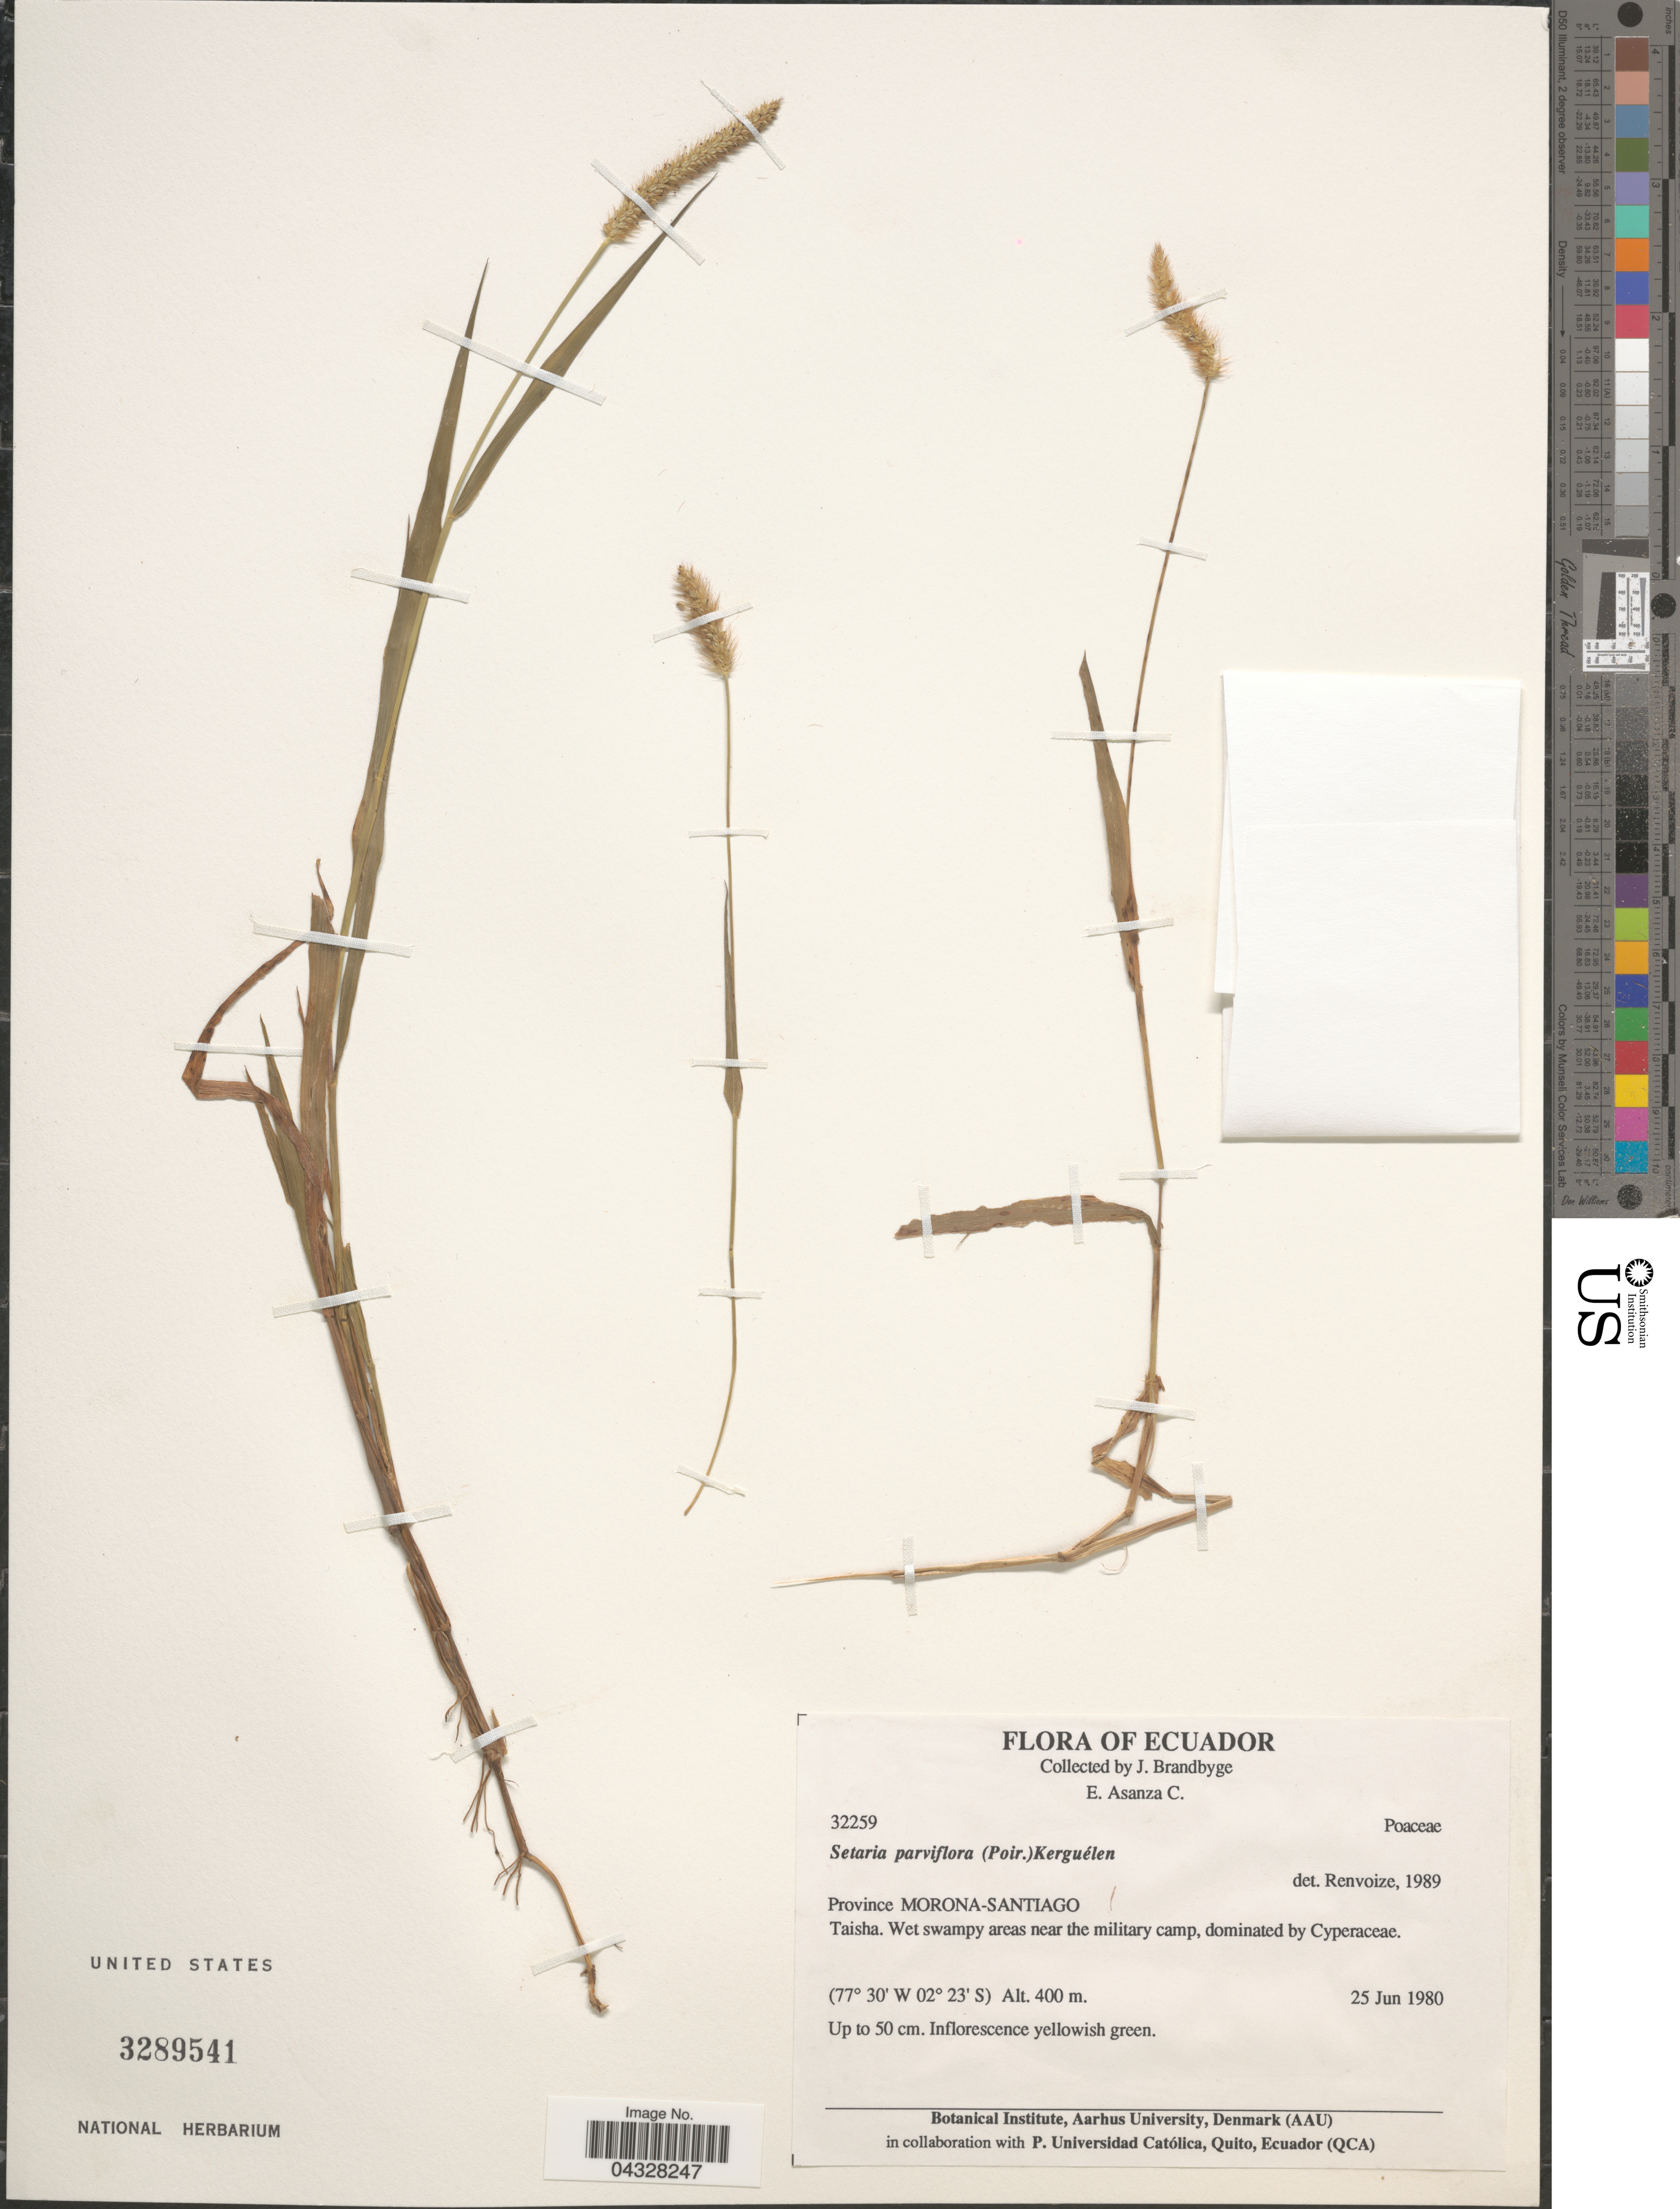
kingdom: Plantae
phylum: Tracheophyta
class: Liliopsida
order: Poales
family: Poaceae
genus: Setaria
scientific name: Setaria parviflora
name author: (Poir.) Kerguélen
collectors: J. Brandbyge & E. Asanza C.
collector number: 32259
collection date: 1980-06-25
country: Ecuador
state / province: Morona-Santiago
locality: Taisha. Wet swampy areas near the military camp.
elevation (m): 400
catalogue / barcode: US 3289541